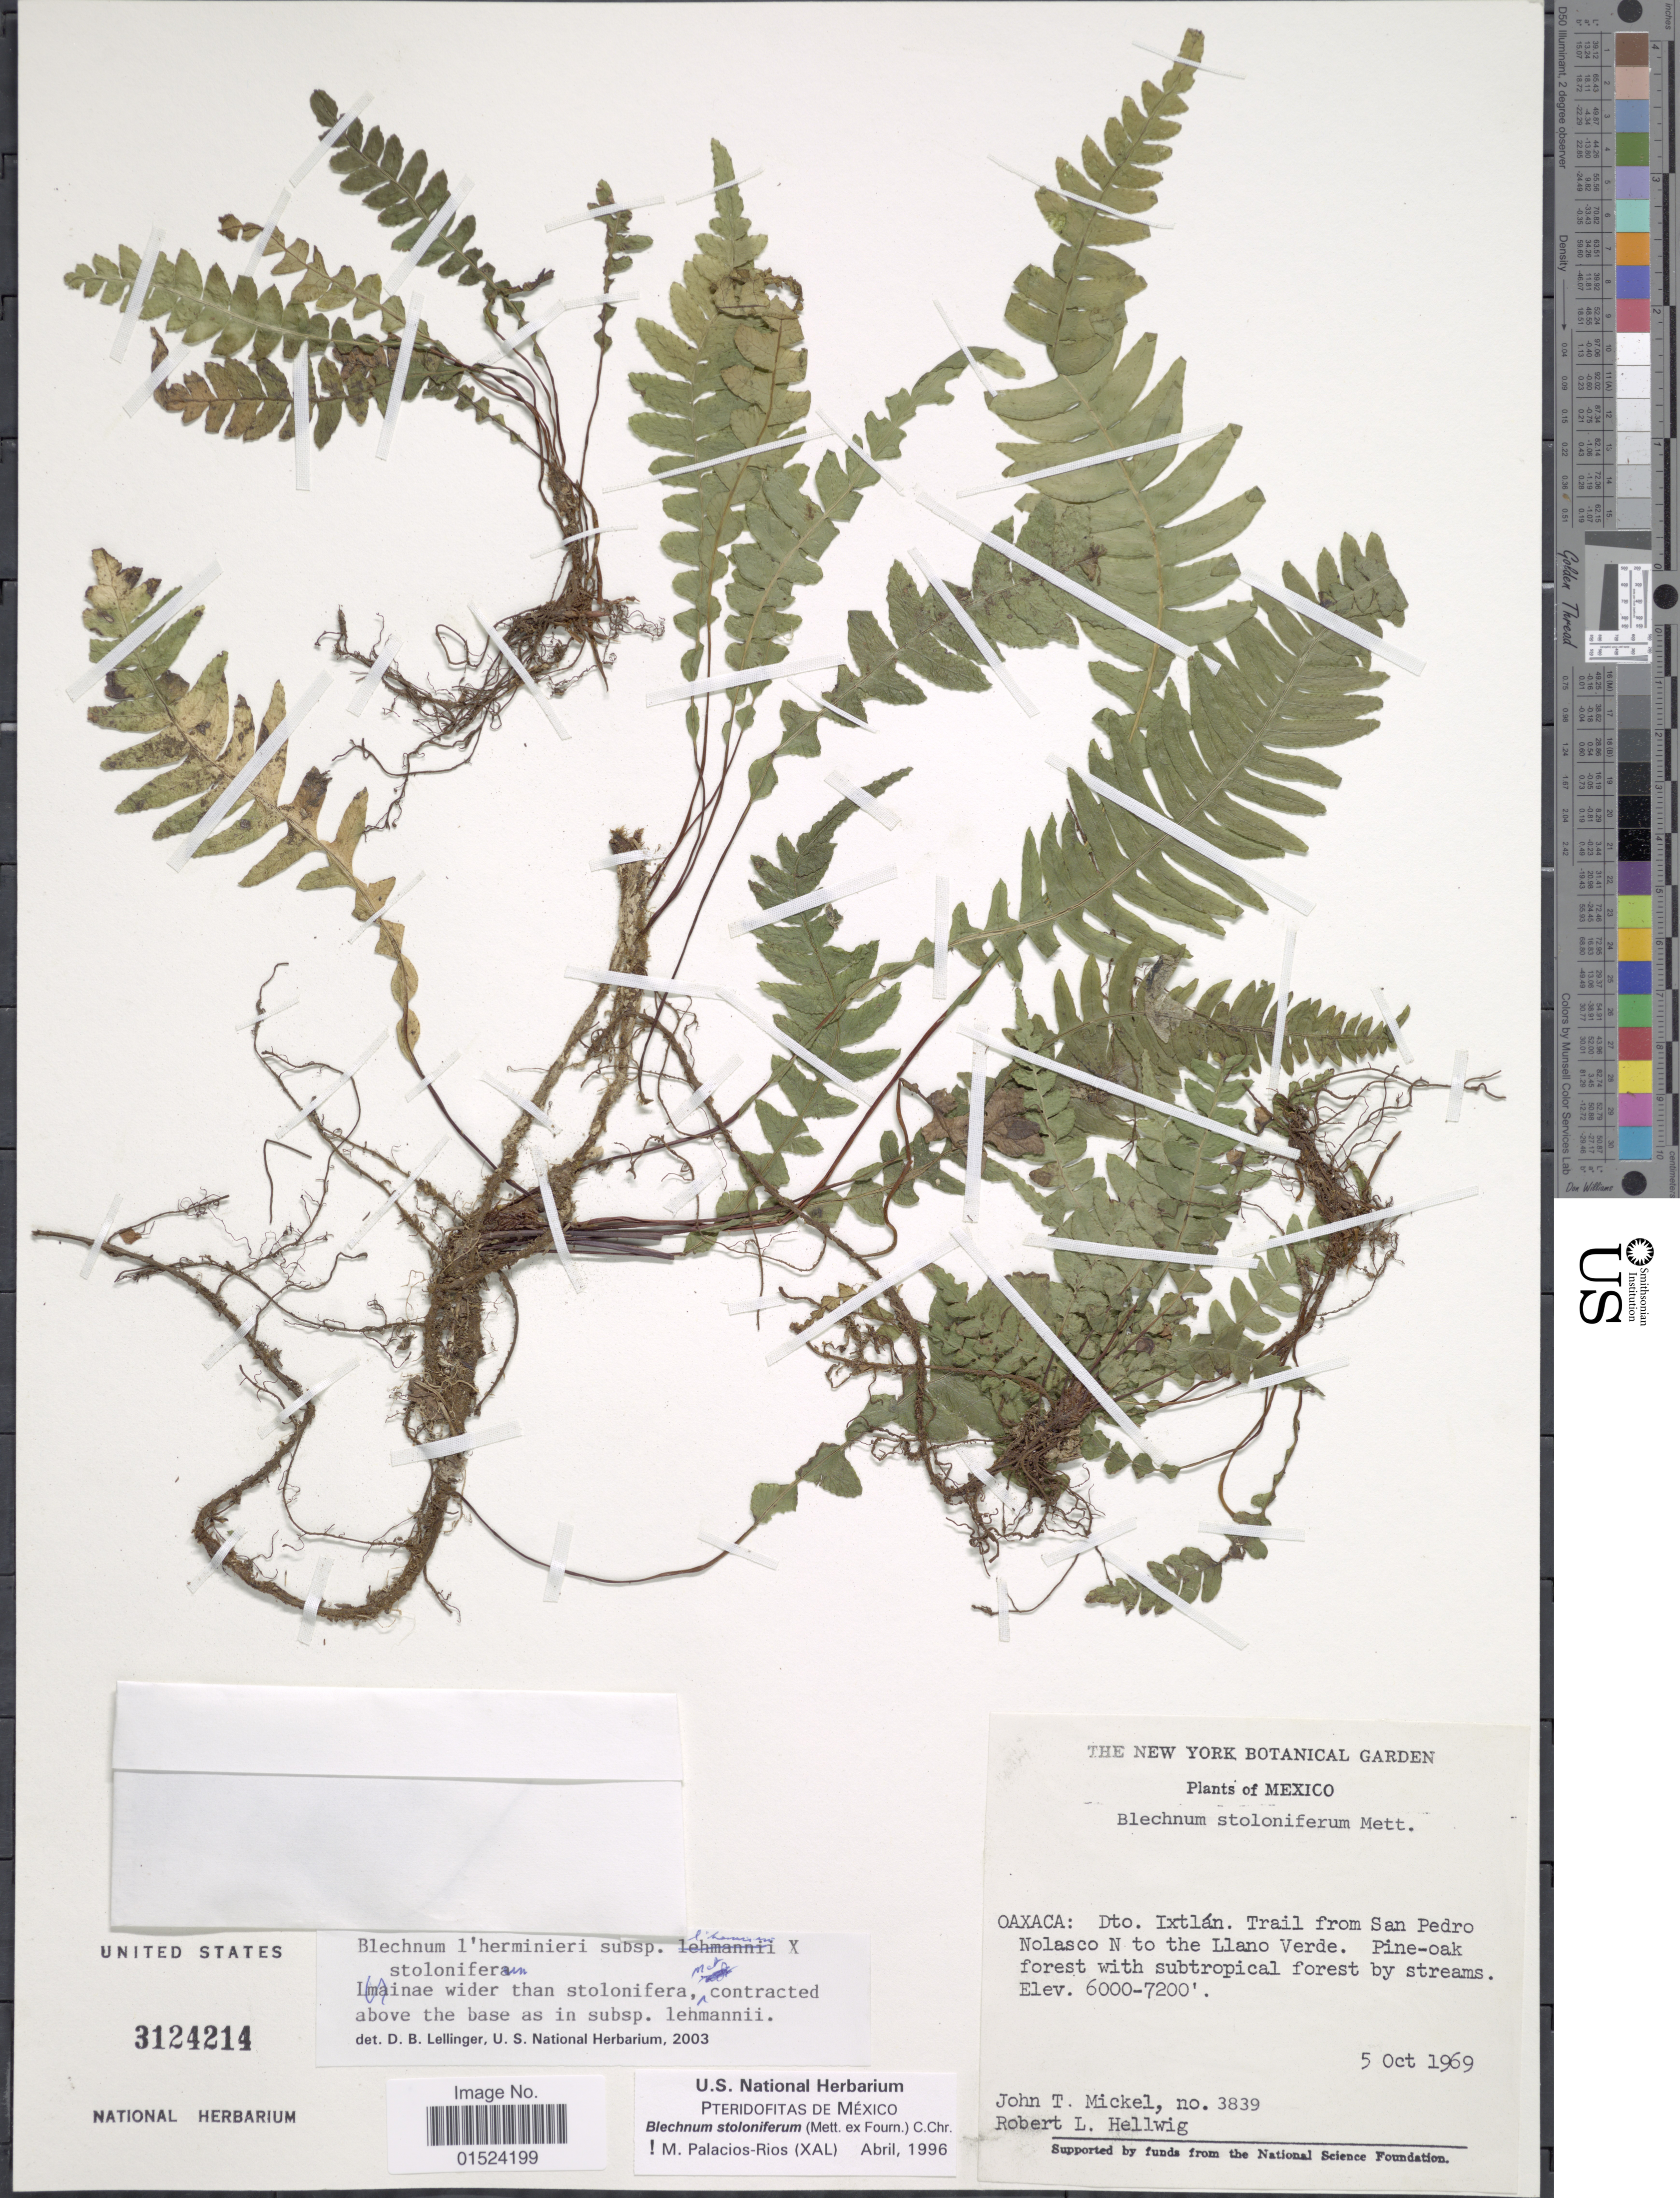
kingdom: Plantae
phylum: Tracheophyta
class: Polypodiopsida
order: Polypodiales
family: Blechnaceae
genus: Blechnum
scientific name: Blechnum l'herminieri subsp. l'herminieri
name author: (Bory) C. Chr.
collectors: J. T. Mickel & R. Hellwig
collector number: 3839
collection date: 1969-10-05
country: Mexico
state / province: Oaxaca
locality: Dto. Ixtlán. Trail from San Pedro Nolasco N to the Llano Verde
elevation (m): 1829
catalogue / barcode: US 3124214